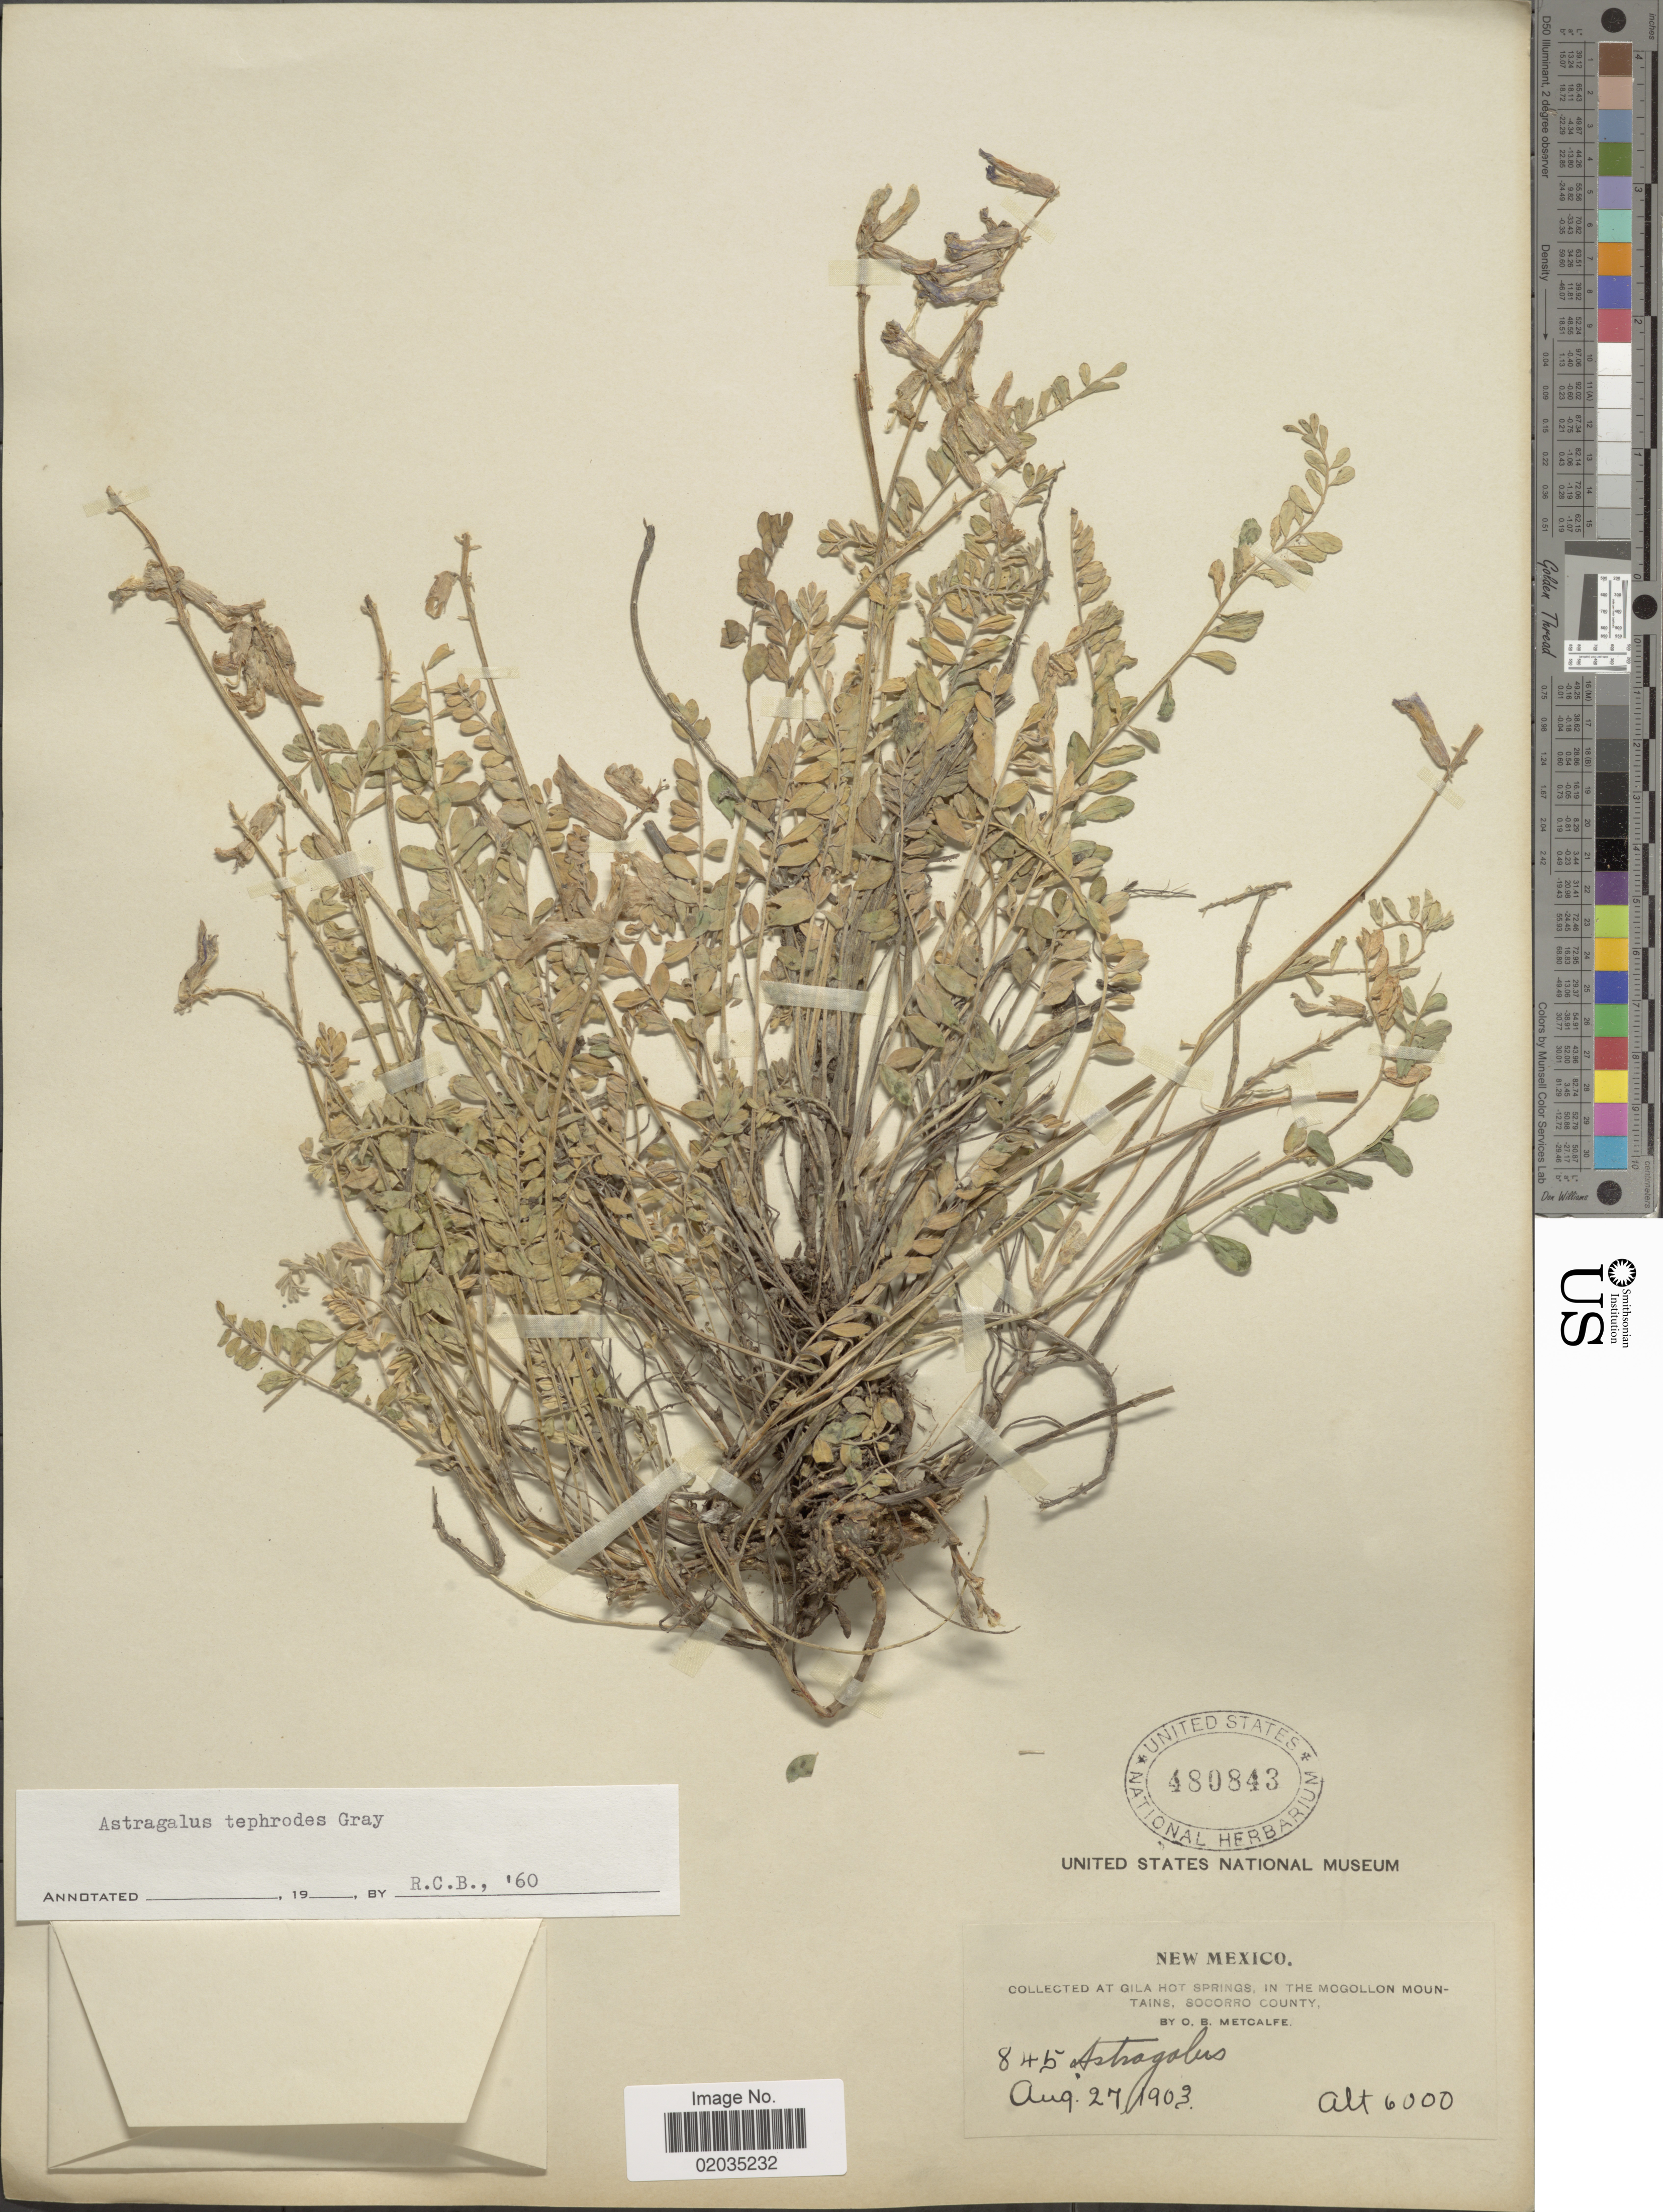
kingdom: Plantae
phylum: Tracheophyta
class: Magnoliopsida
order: Fabales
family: Fabaceae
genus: Astragalus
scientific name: Astragalus tephrodes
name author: A. Gray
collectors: O. B. Metcalfe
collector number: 845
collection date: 1903-08-27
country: United States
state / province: New Mexico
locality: At Gila Hot Springs, in the Mogollon Mountains, Socorro County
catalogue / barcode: US 480843